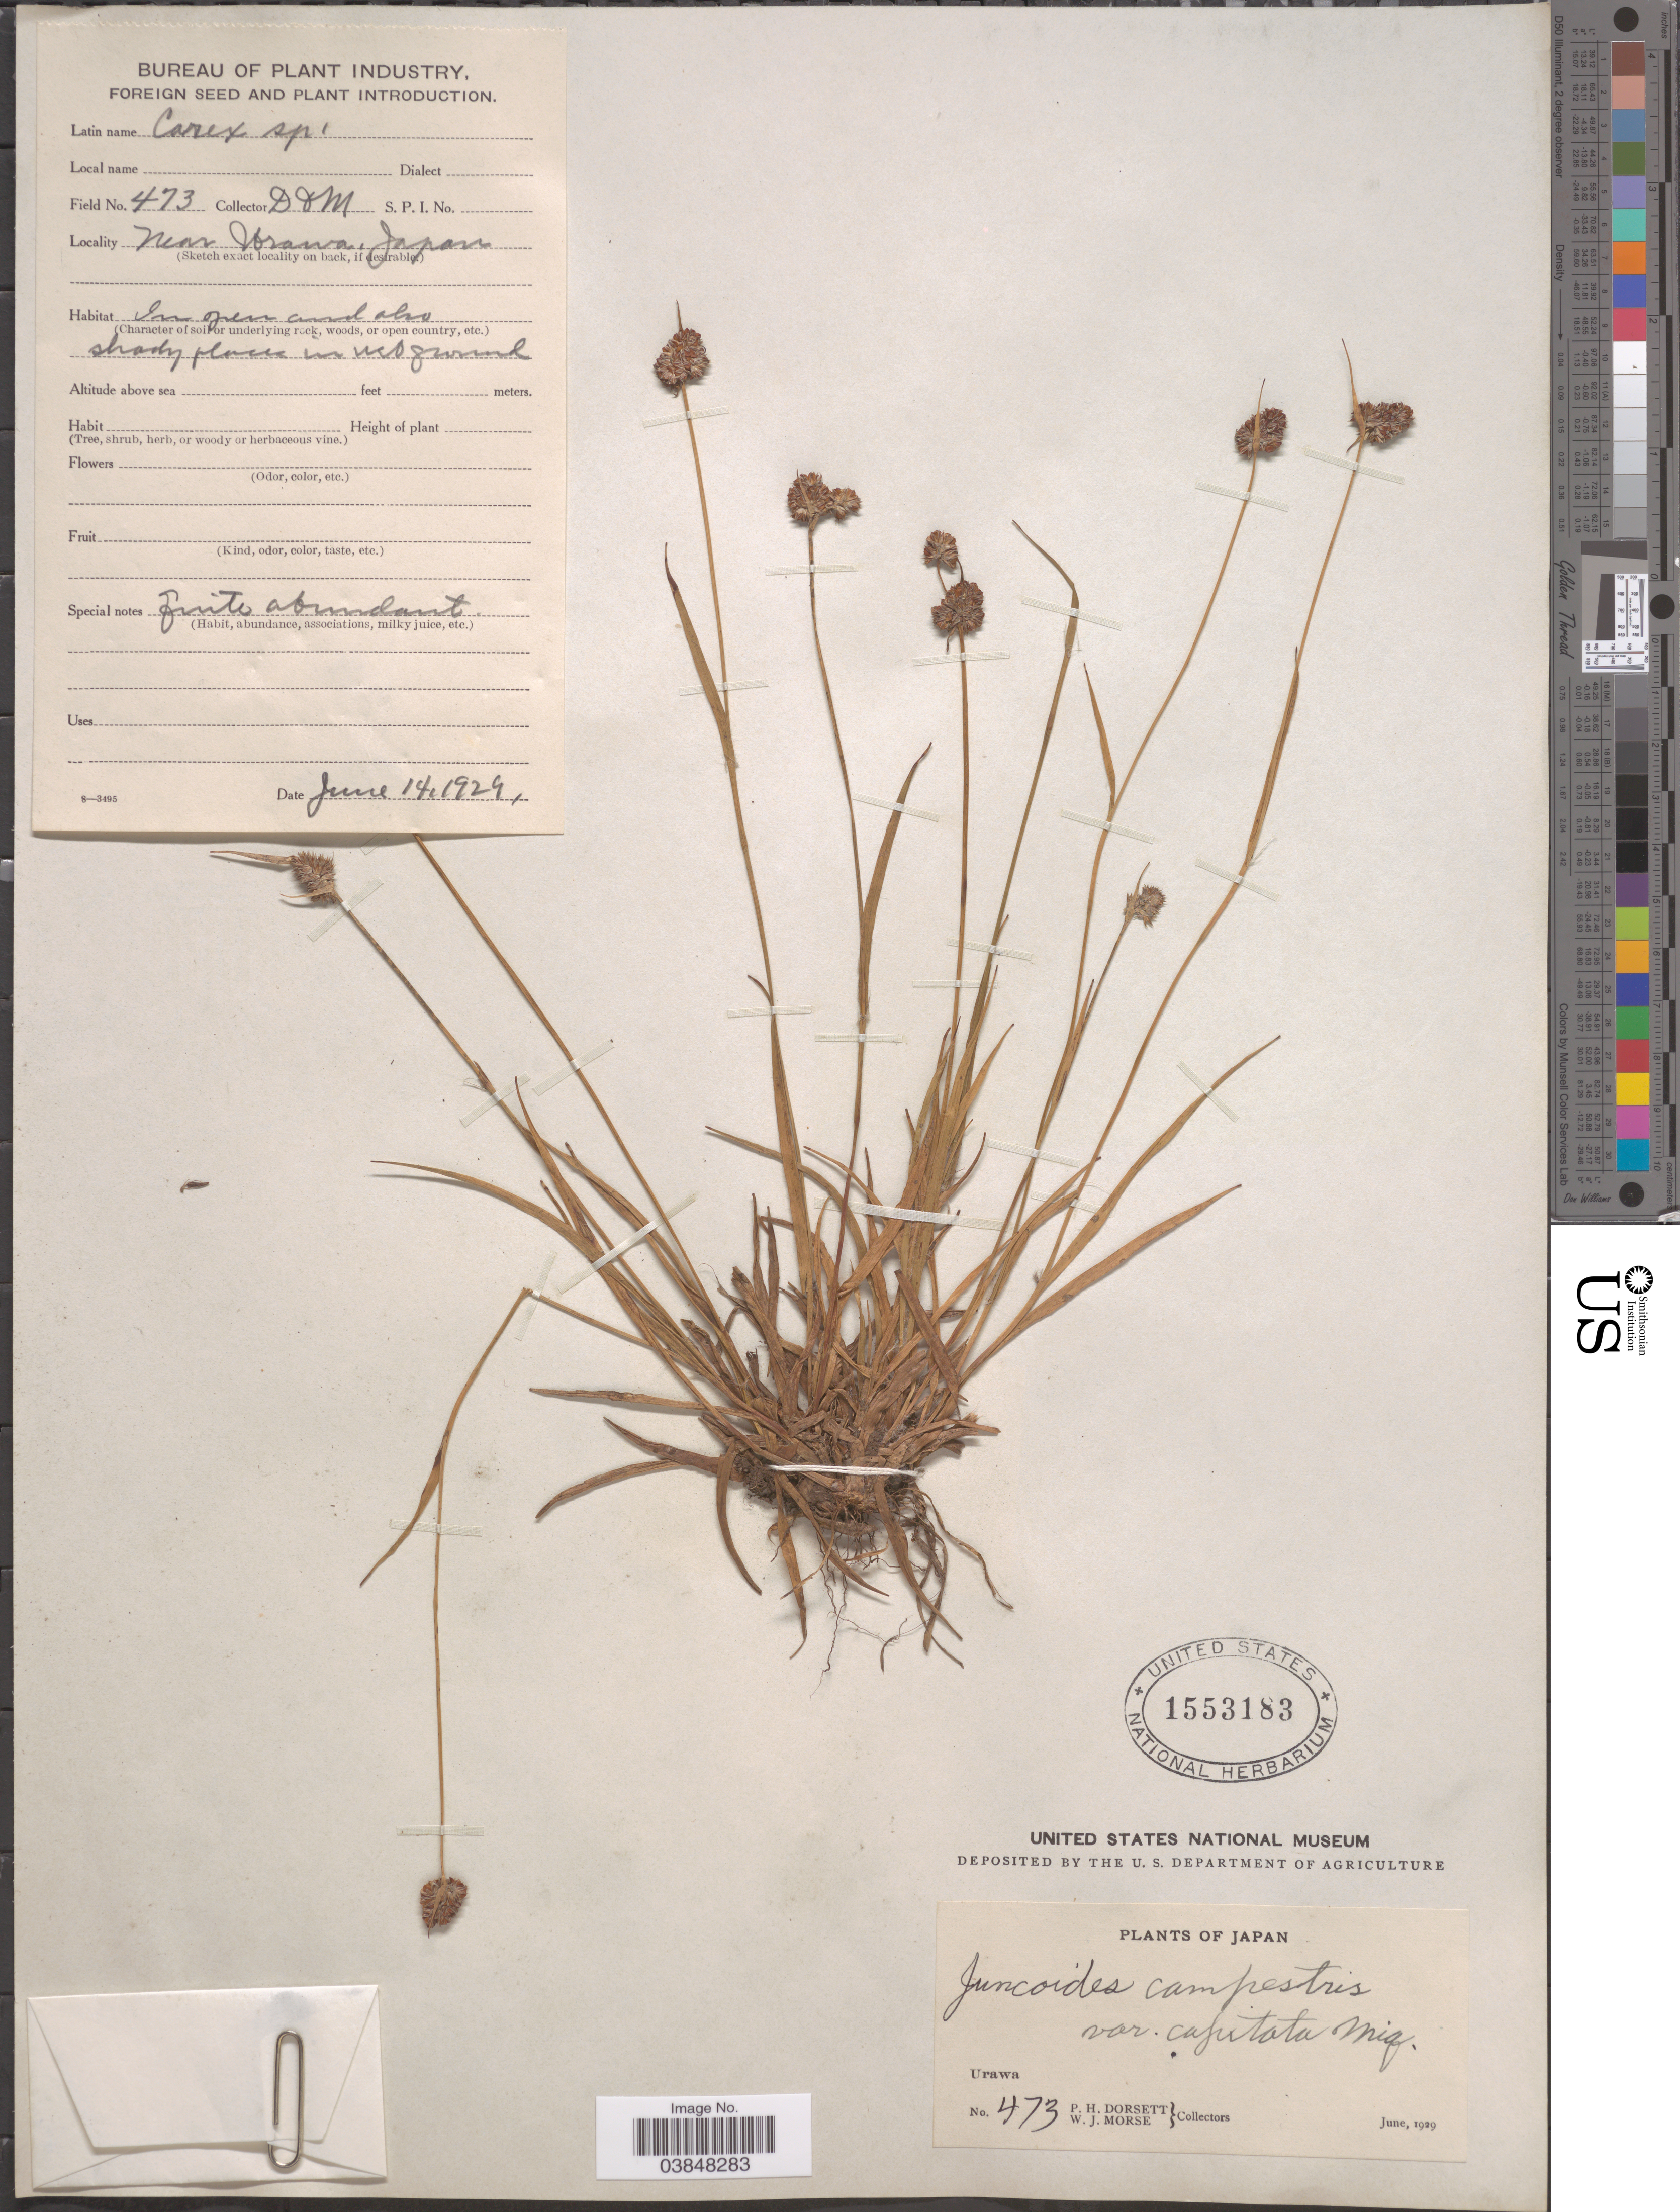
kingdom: Plantae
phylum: Tracheophyta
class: Liliopsida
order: Poales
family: Juncaceae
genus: Luzula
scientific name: Luzula capitata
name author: (Miq. ex Franch. & Sav.) Kom.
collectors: P. H. Dorsett & W. J. Morse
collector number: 473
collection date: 1929-06-14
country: Japan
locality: Near Urawa.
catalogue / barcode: US 1553183